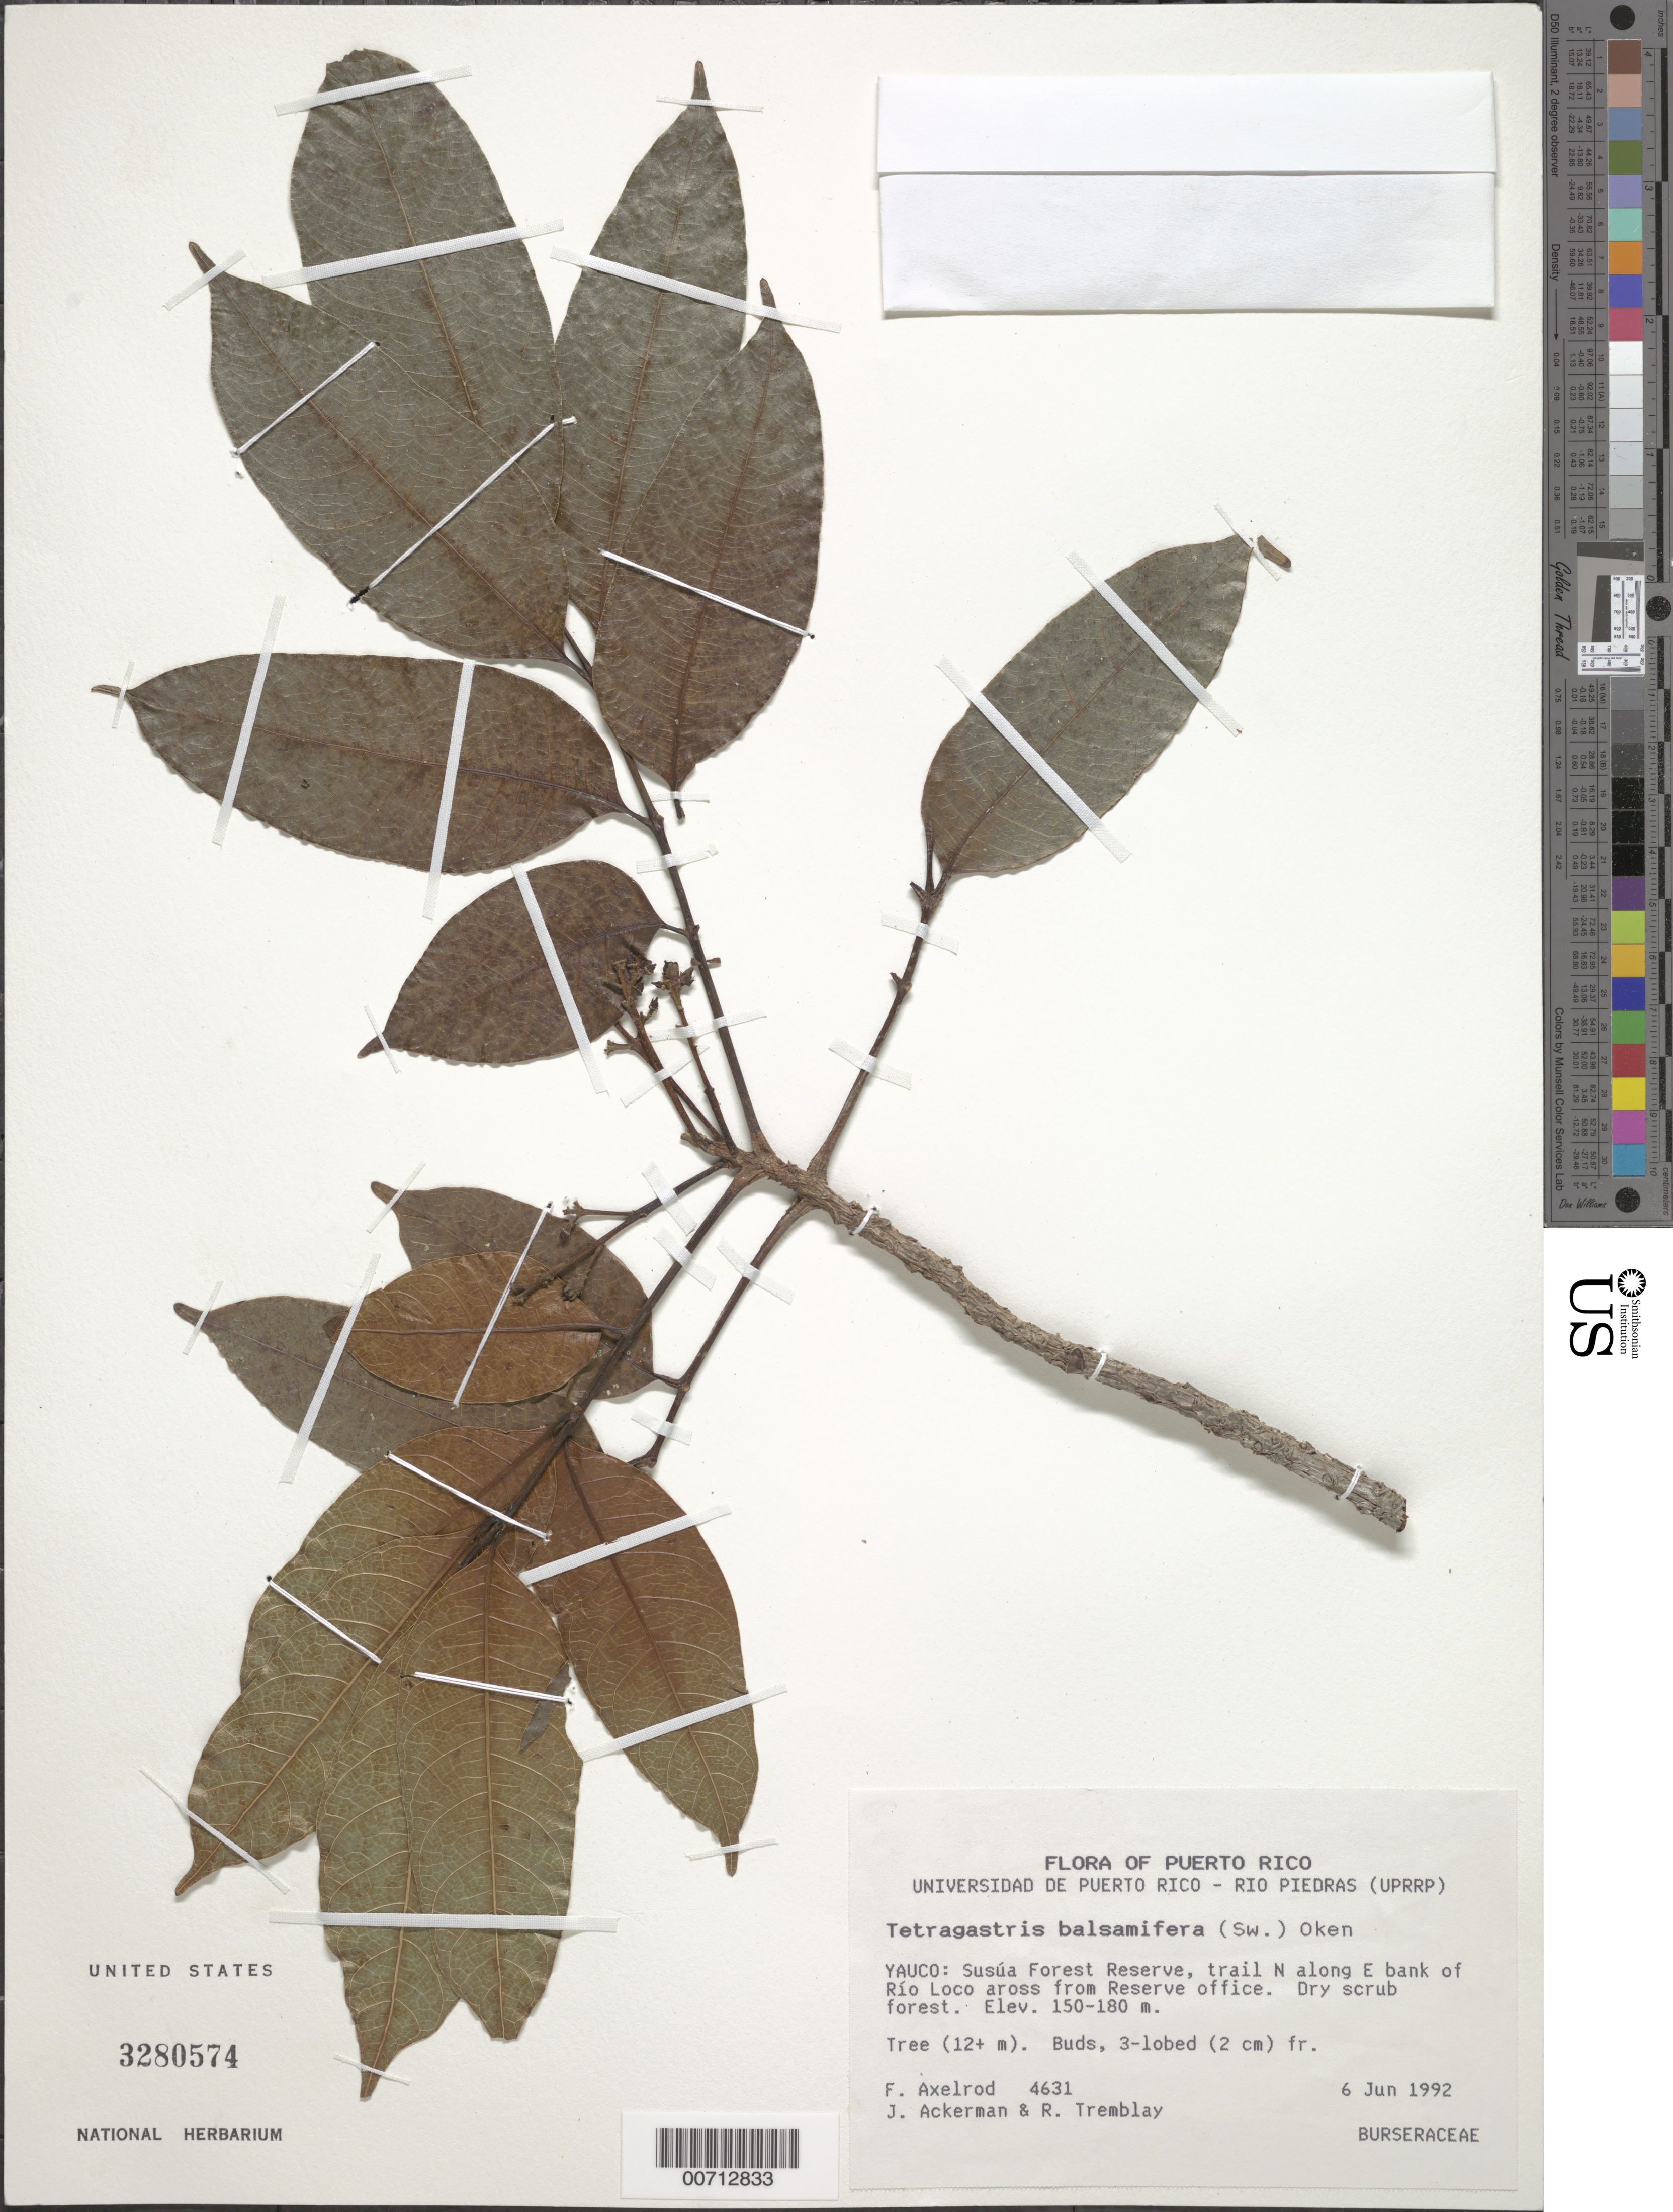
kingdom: Plantae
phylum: Tracheophyta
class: Magnoliopsida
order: Sapindales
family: Burseraceae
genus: Protium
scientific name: Protium balsamiferum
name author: (Sw.) Daly & P. Fine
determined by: Daly, Douglas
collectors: F. S. Axelrod, J. D. Ackerman & R. L. Tremblay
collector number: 4631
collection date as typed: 06 Jun 1992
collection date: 1992-06-06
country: Puerto Rico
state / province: Yauco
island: Greater Antilles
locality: Susua Forest Reserve, trail N along E bank of Rio Loco across from Reserve office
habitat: Dry scrub forest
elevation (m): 150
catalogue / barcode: US 3280574